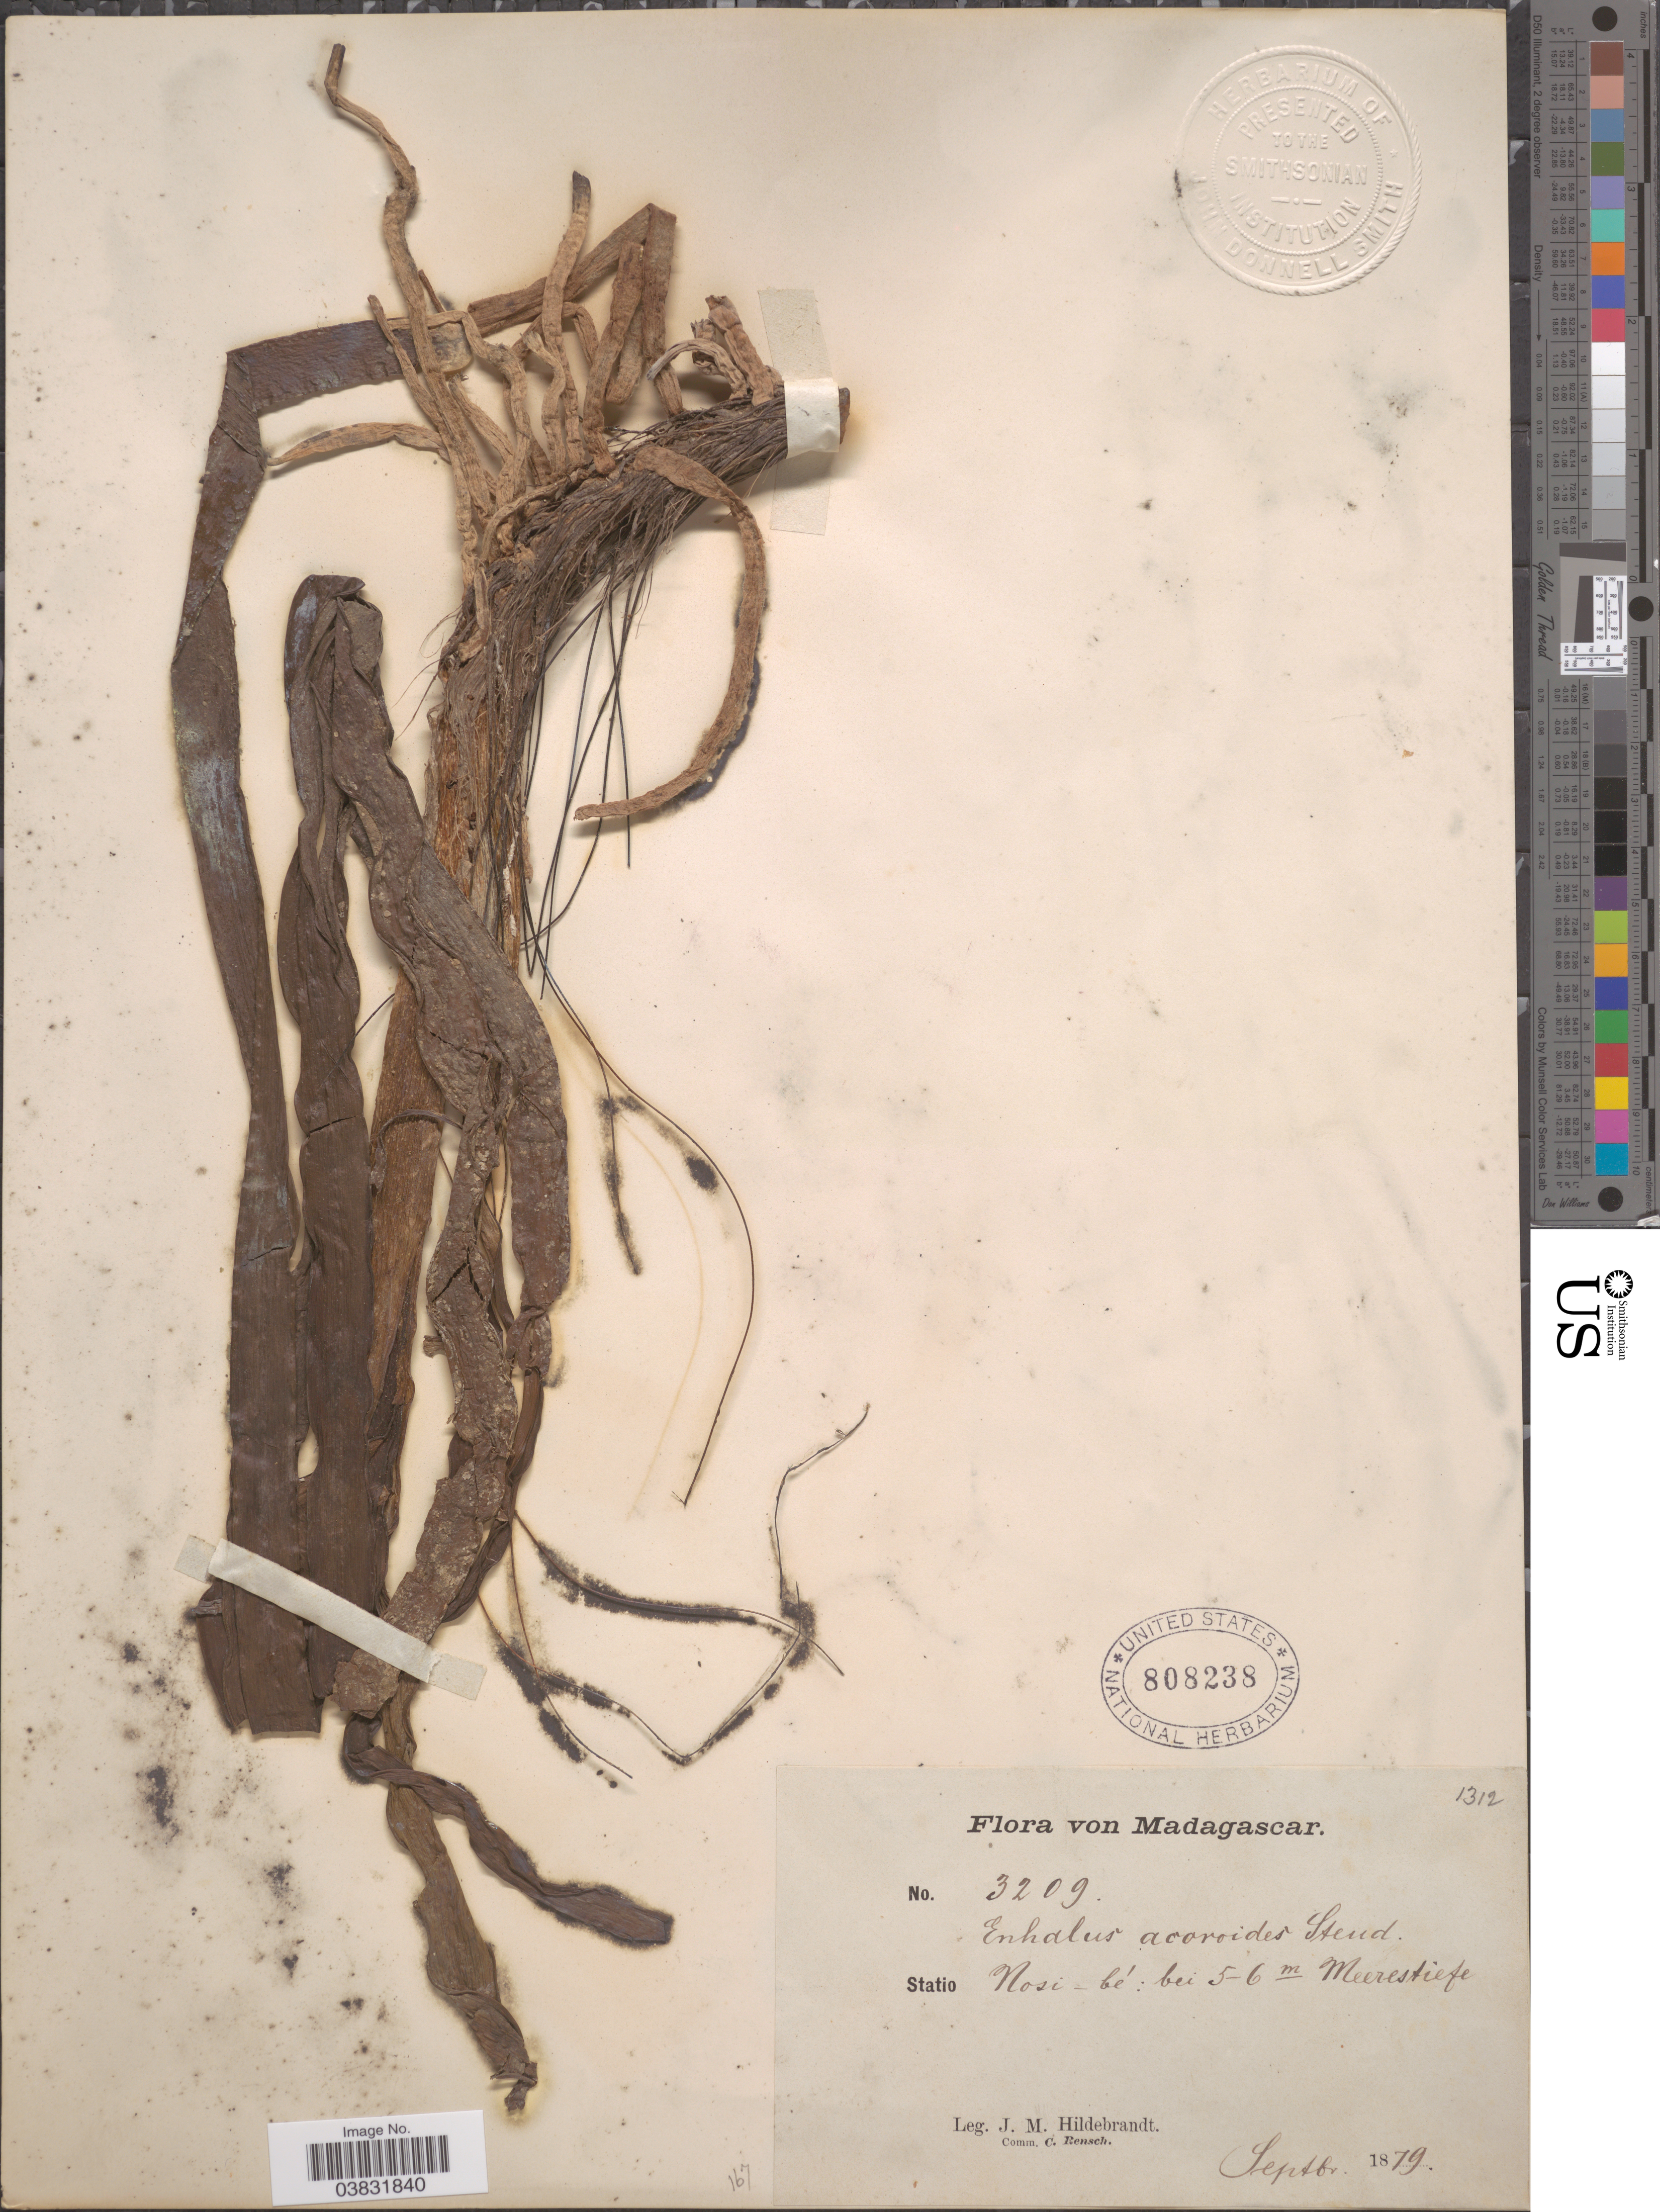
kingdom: Plantae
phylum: Tracheophyta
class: Liliopsida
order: Alismatales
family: Hydrocharitaceae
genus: Enhalus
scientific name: Enhalus acoroides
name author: (L. f.) Royle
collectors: J. Hildebrandt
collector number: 3209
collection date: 1879-09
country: Madagascar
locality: Statio Nosi-bé.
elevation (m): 5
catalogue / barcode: US 808238